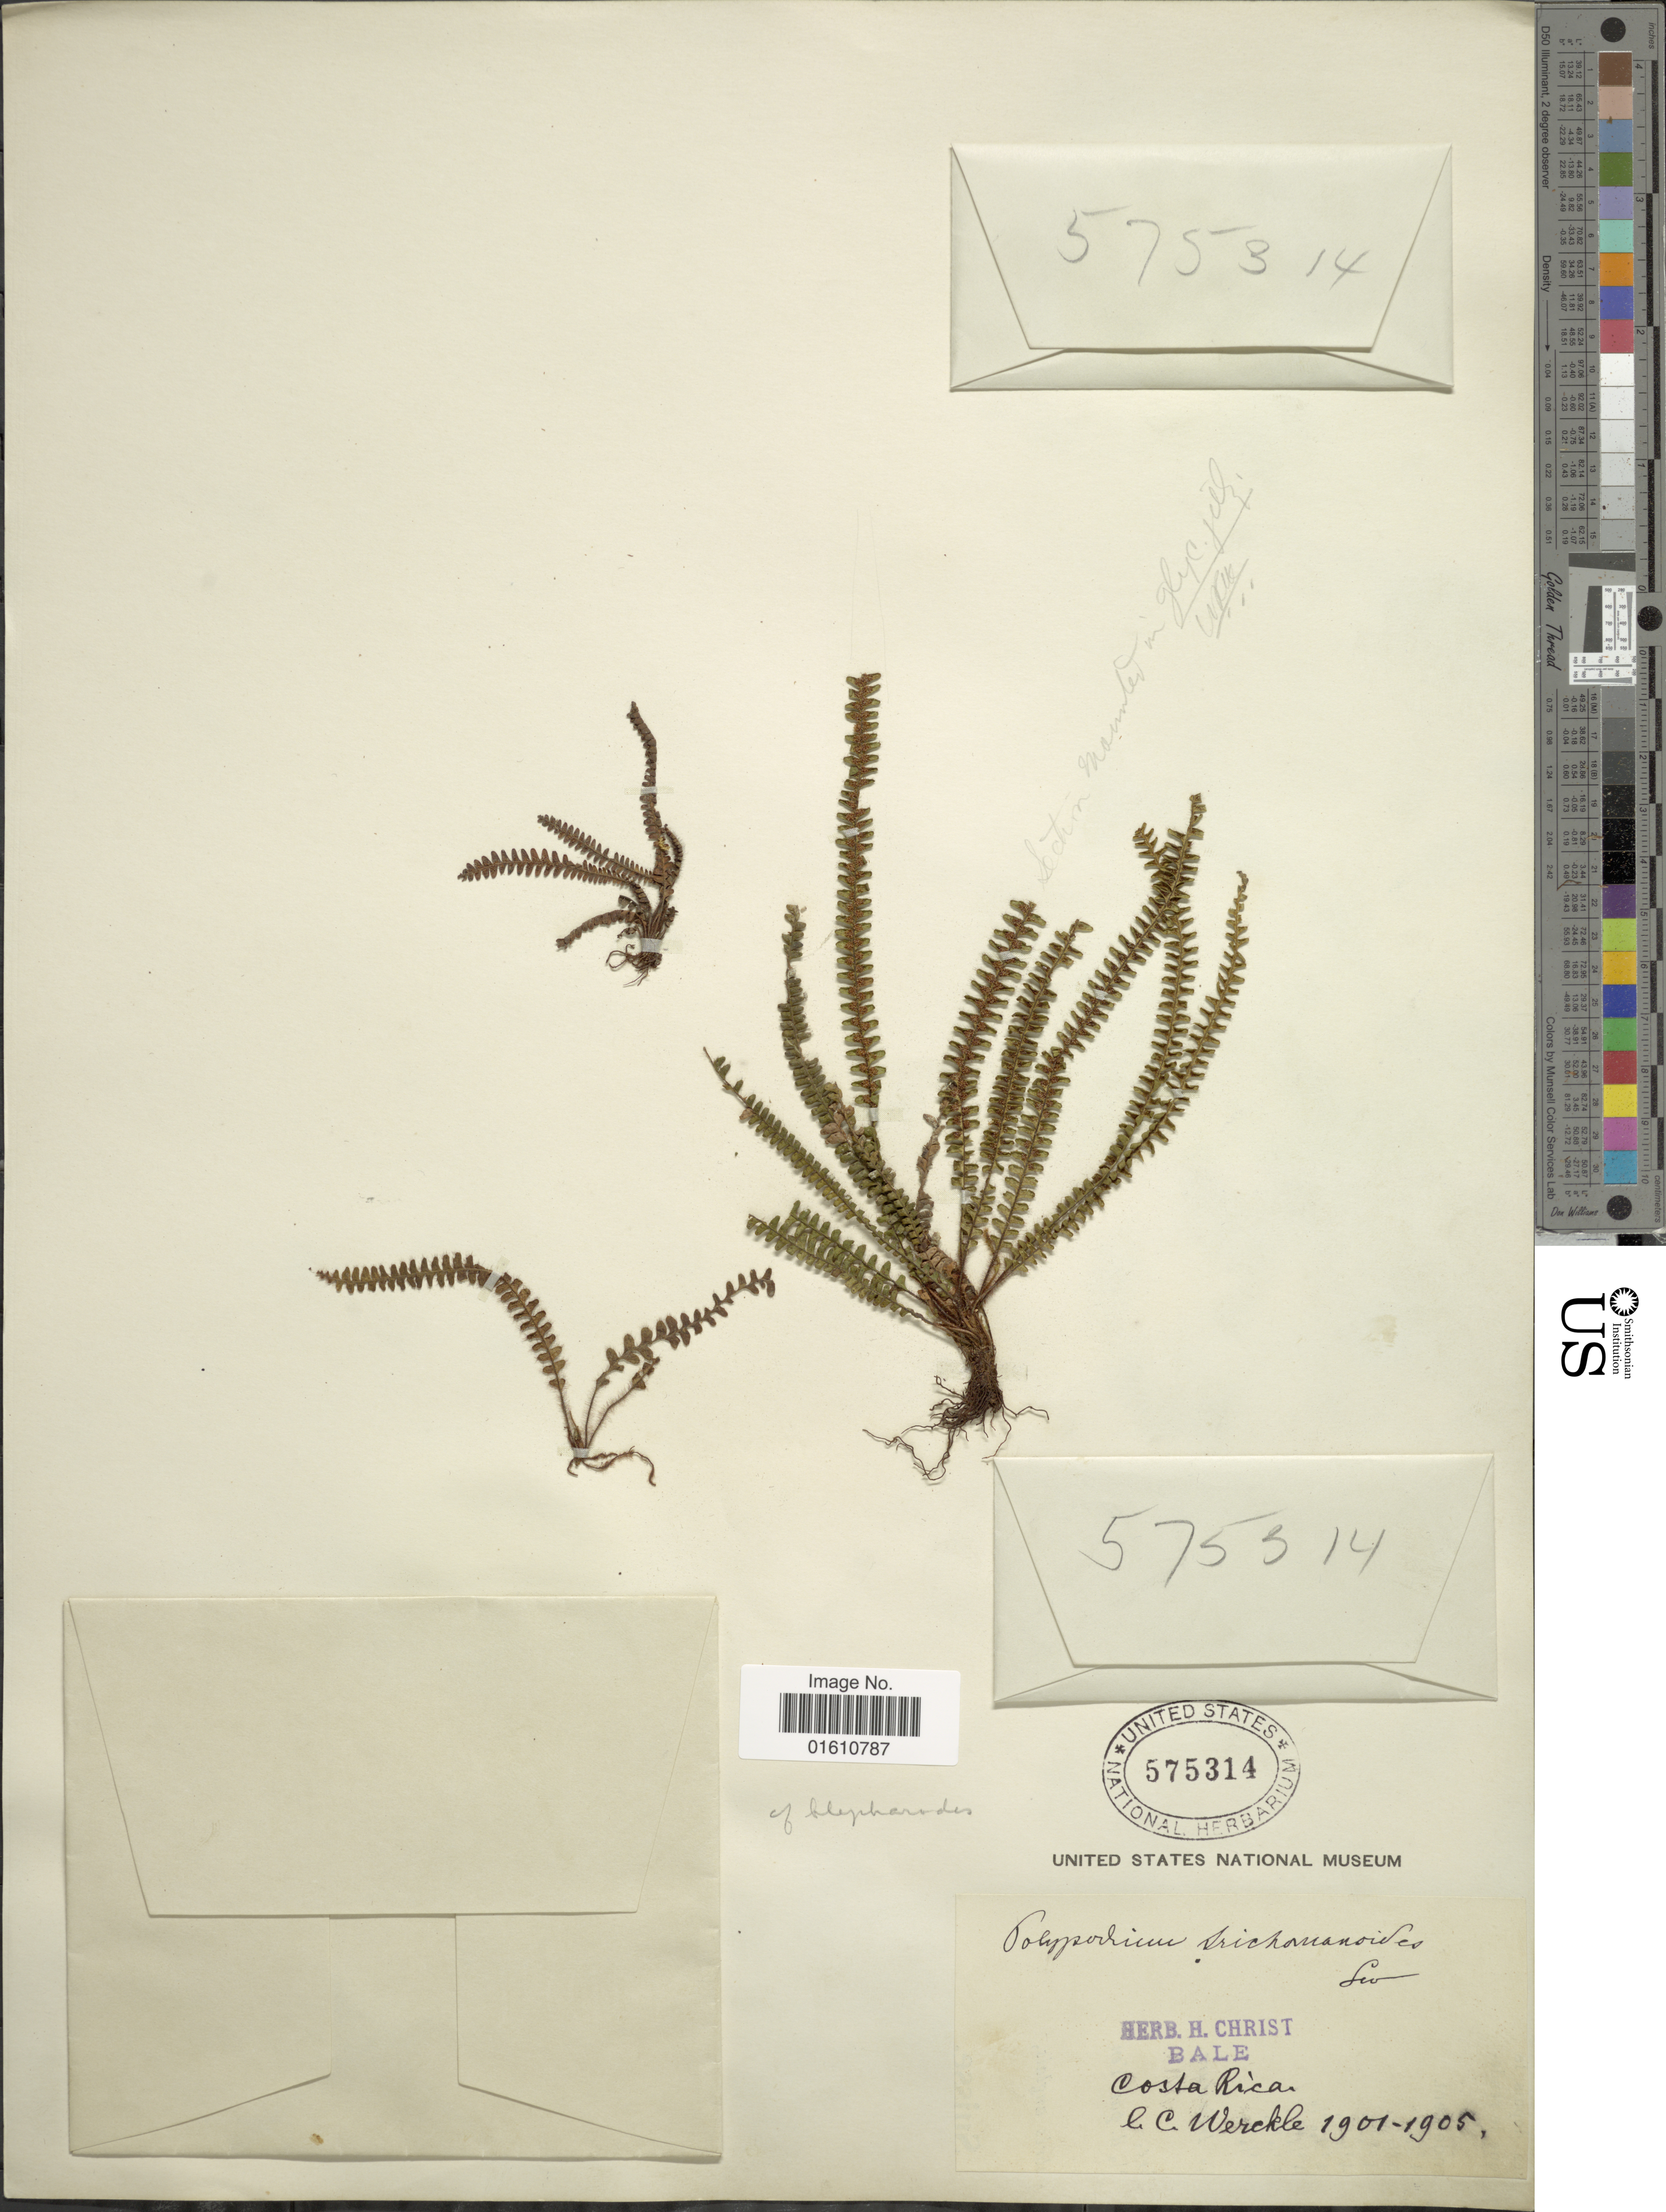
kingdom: Plantae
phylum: Tracheophyta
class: Polypodiopsida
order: Polypodiales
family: Polypodiaceae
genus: Moranopteris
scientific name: Moranopteris taenifolia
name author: (Jenman) R. Y. Hirai & J. Prado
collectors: C. Wercklé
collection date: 1901/1905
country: Costa Rica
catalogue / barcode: US 575314